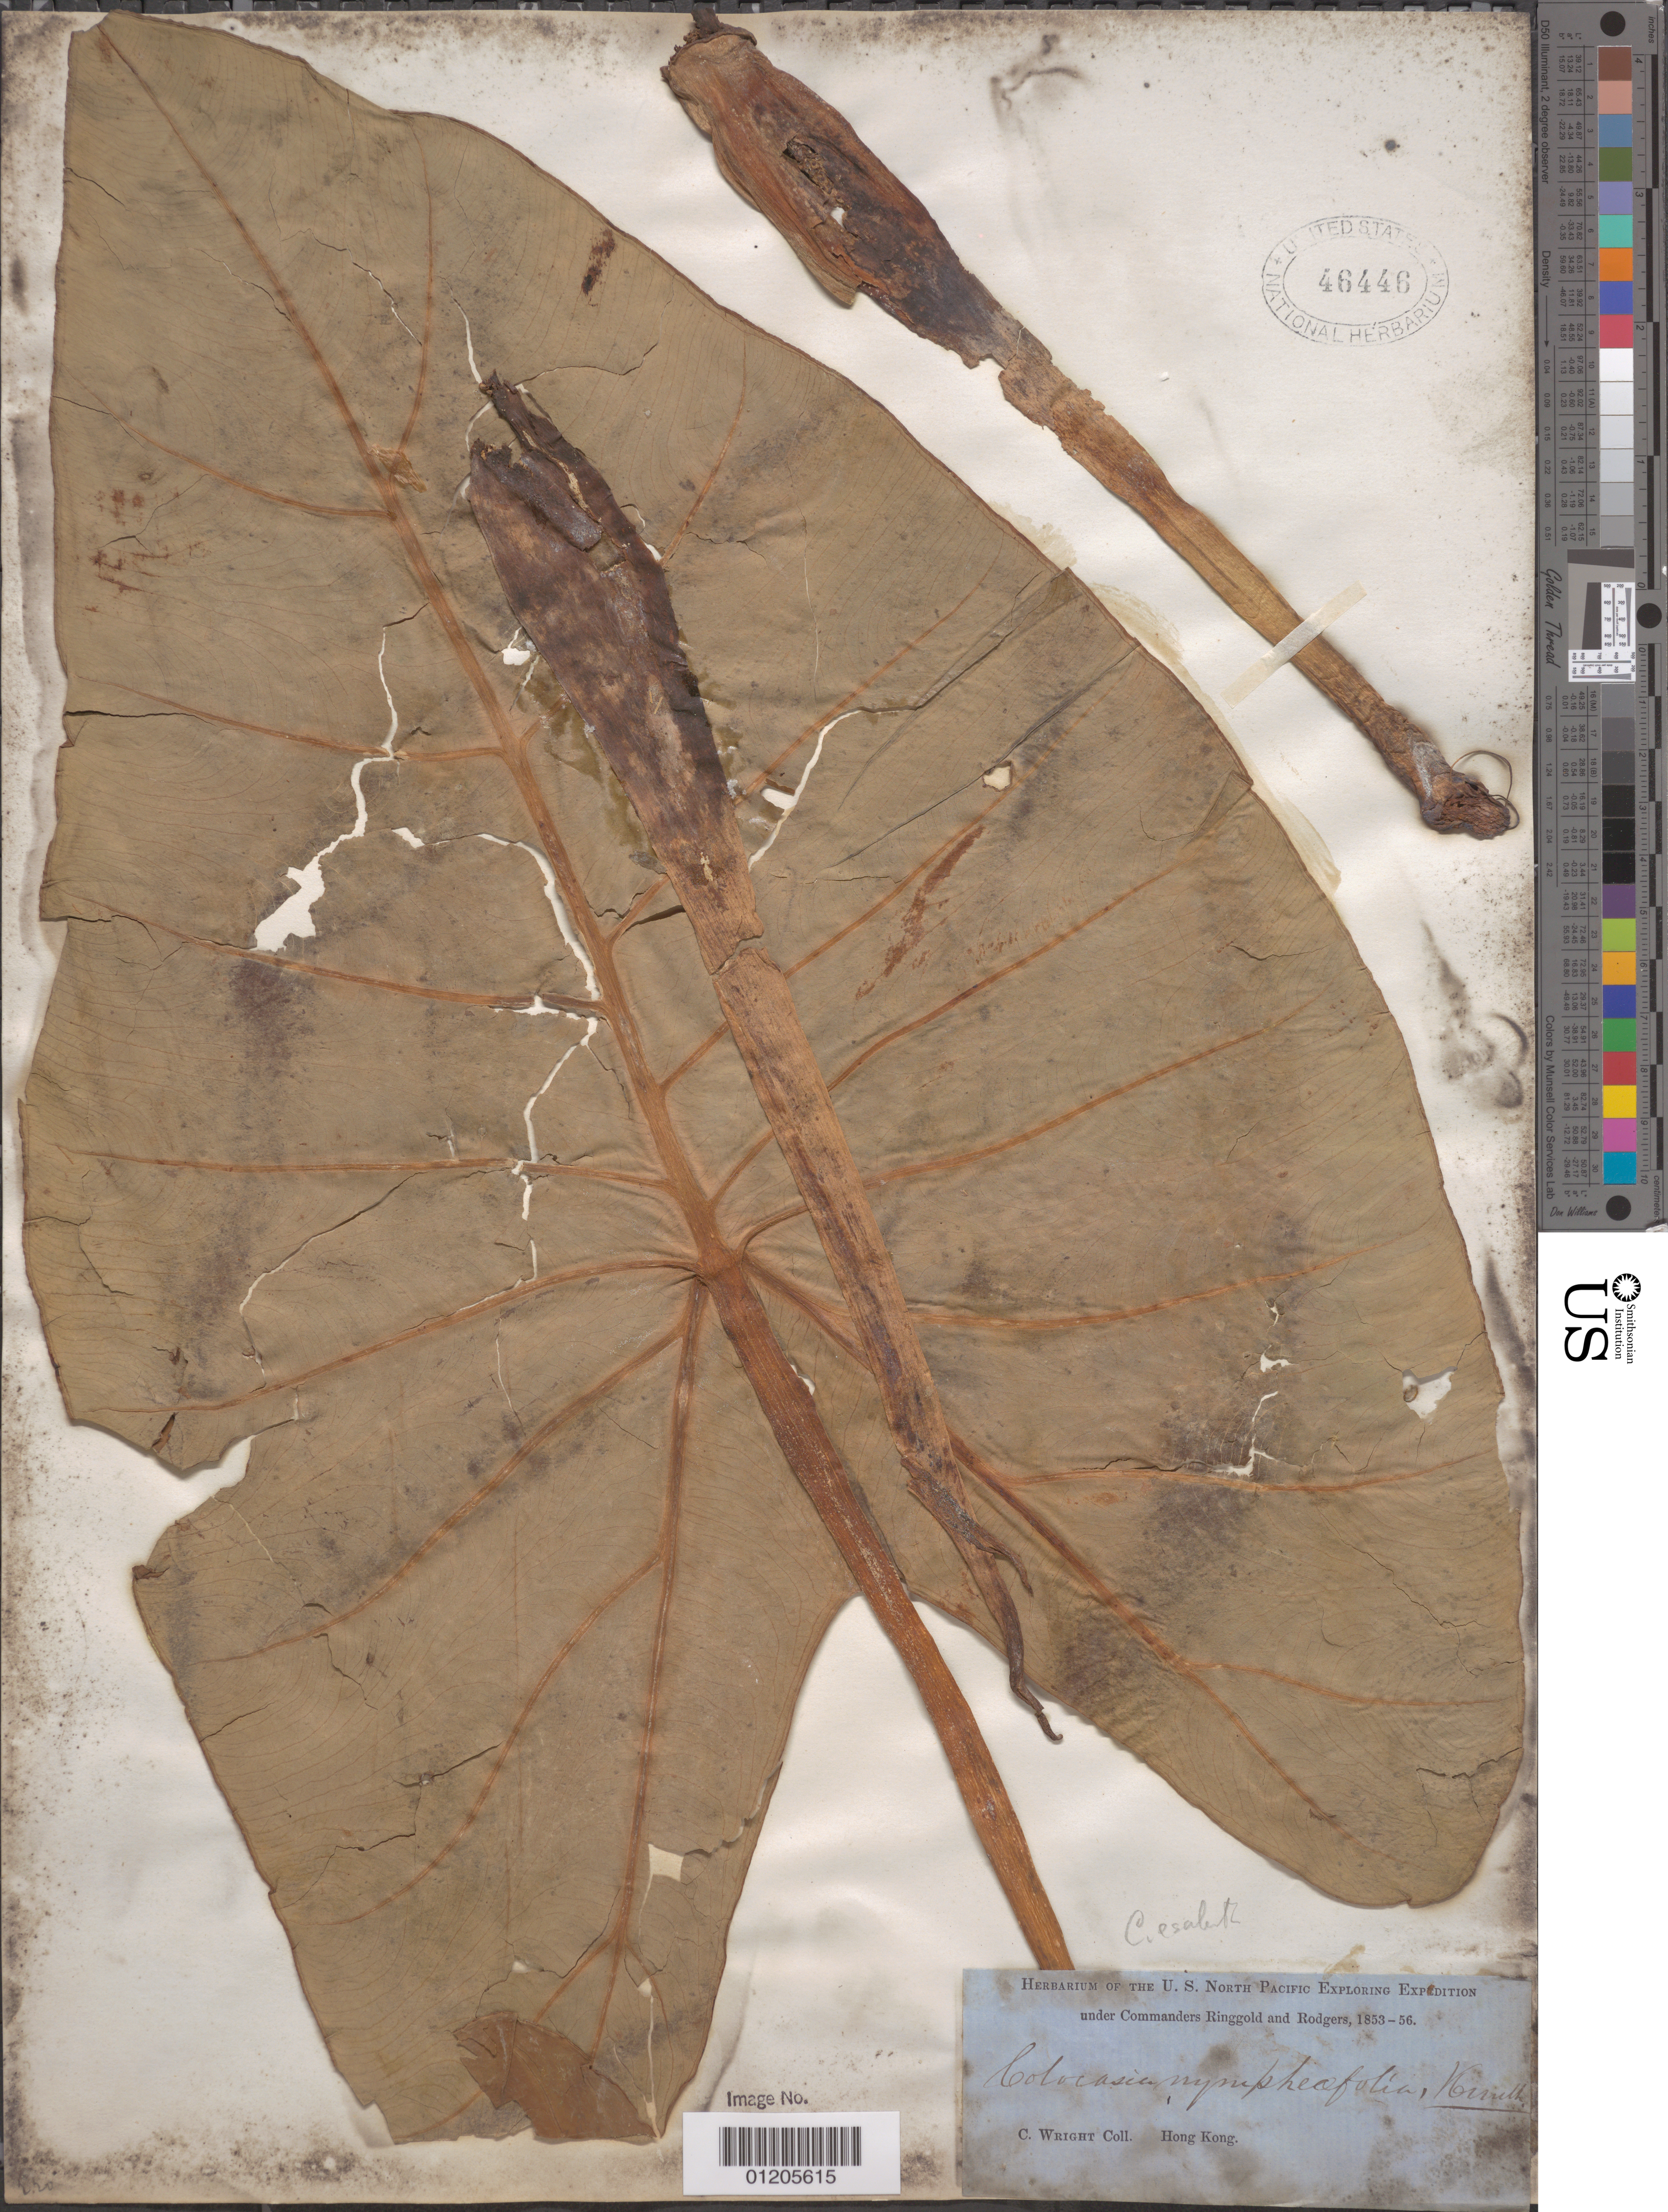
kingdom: Plantae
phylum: Tracheophyta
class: Liliopsida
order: Alismatales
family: Araceae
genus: Colocasia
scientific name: Colocasia nymphaeifolia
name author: (Vent.) Kunth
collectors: C. Wright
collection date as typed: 1853 to -- -- 1856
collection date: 1853/1856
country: China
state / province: Hong Kong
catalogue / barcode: US 46446